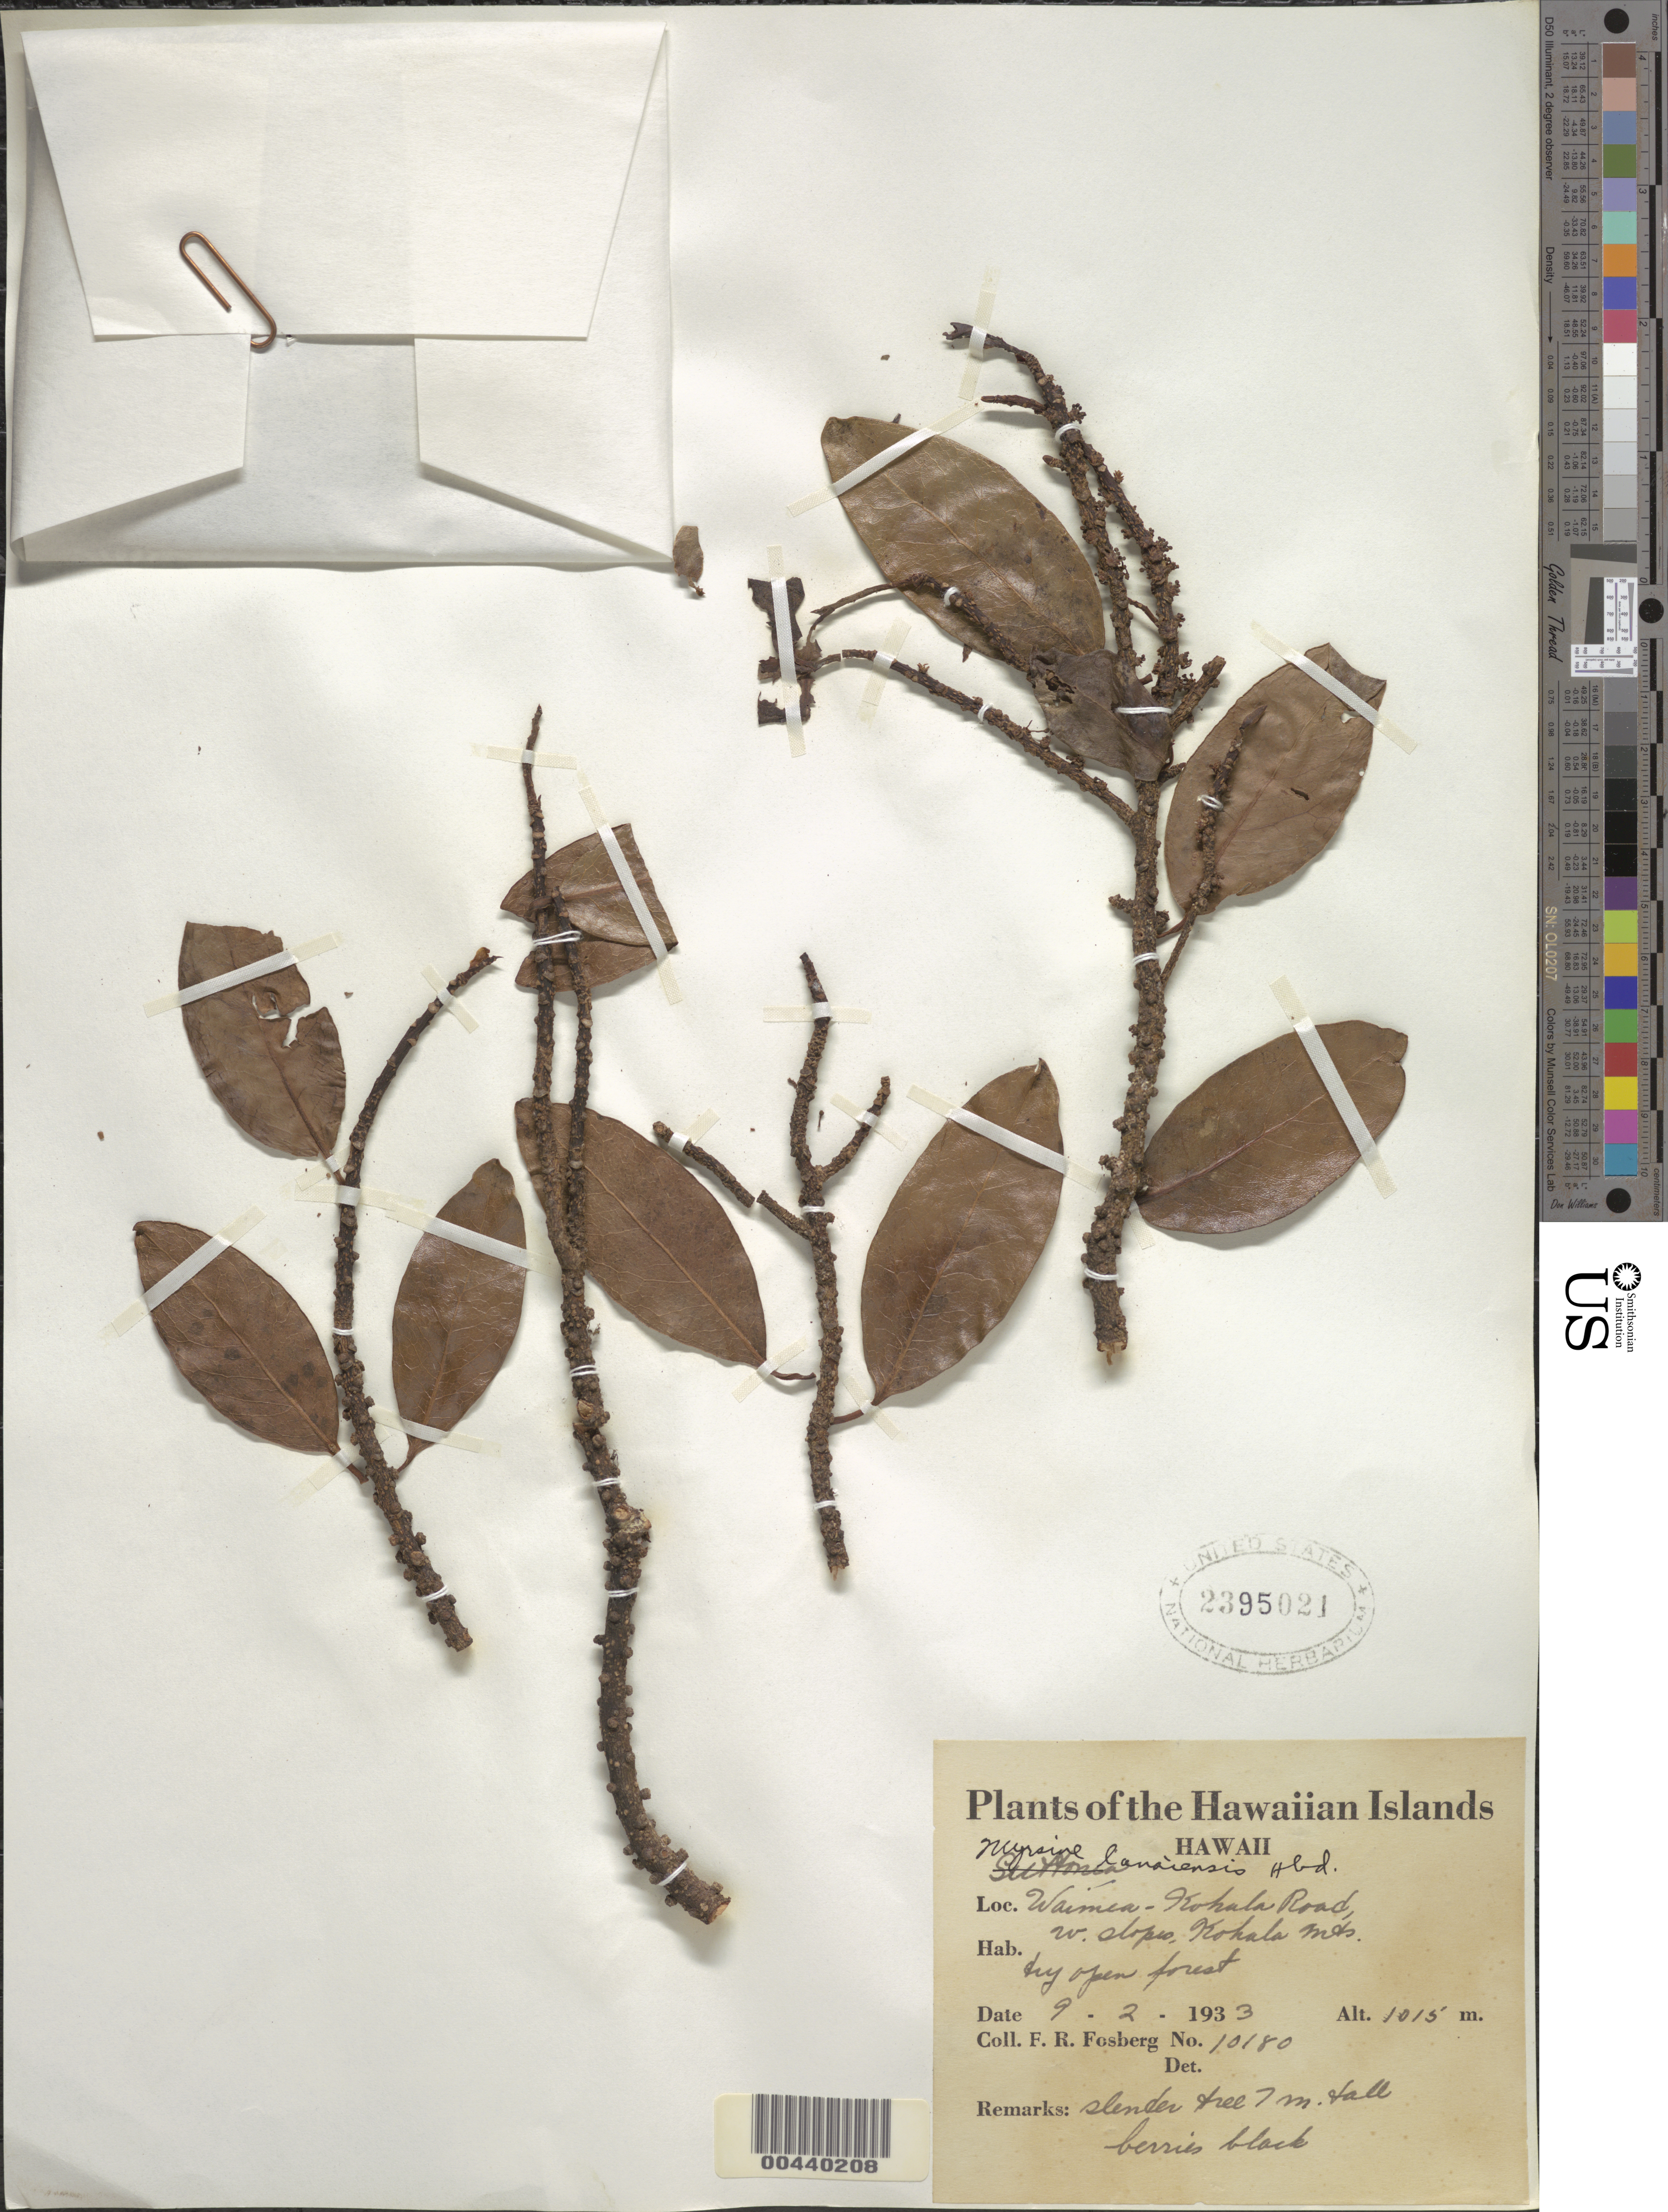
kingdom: Plantae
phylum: Tracheophyta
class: Magnoliopsida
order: Ericales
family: Primulaceae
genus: Myrsine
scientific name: Myrsine lanaiensis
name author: Hillebr.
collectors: F. R. Fosberg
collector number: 10180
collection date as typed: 9 Feb 1933 or 2 Sep 1933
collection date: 1933-02-09 or 1933-09-02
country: United States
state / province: Hawaii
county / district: Hawaii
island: Hawaii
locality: Waimea-Kohala Rd., W slopes, Kohala Mts.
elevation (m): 1015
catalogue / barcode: US 2395021